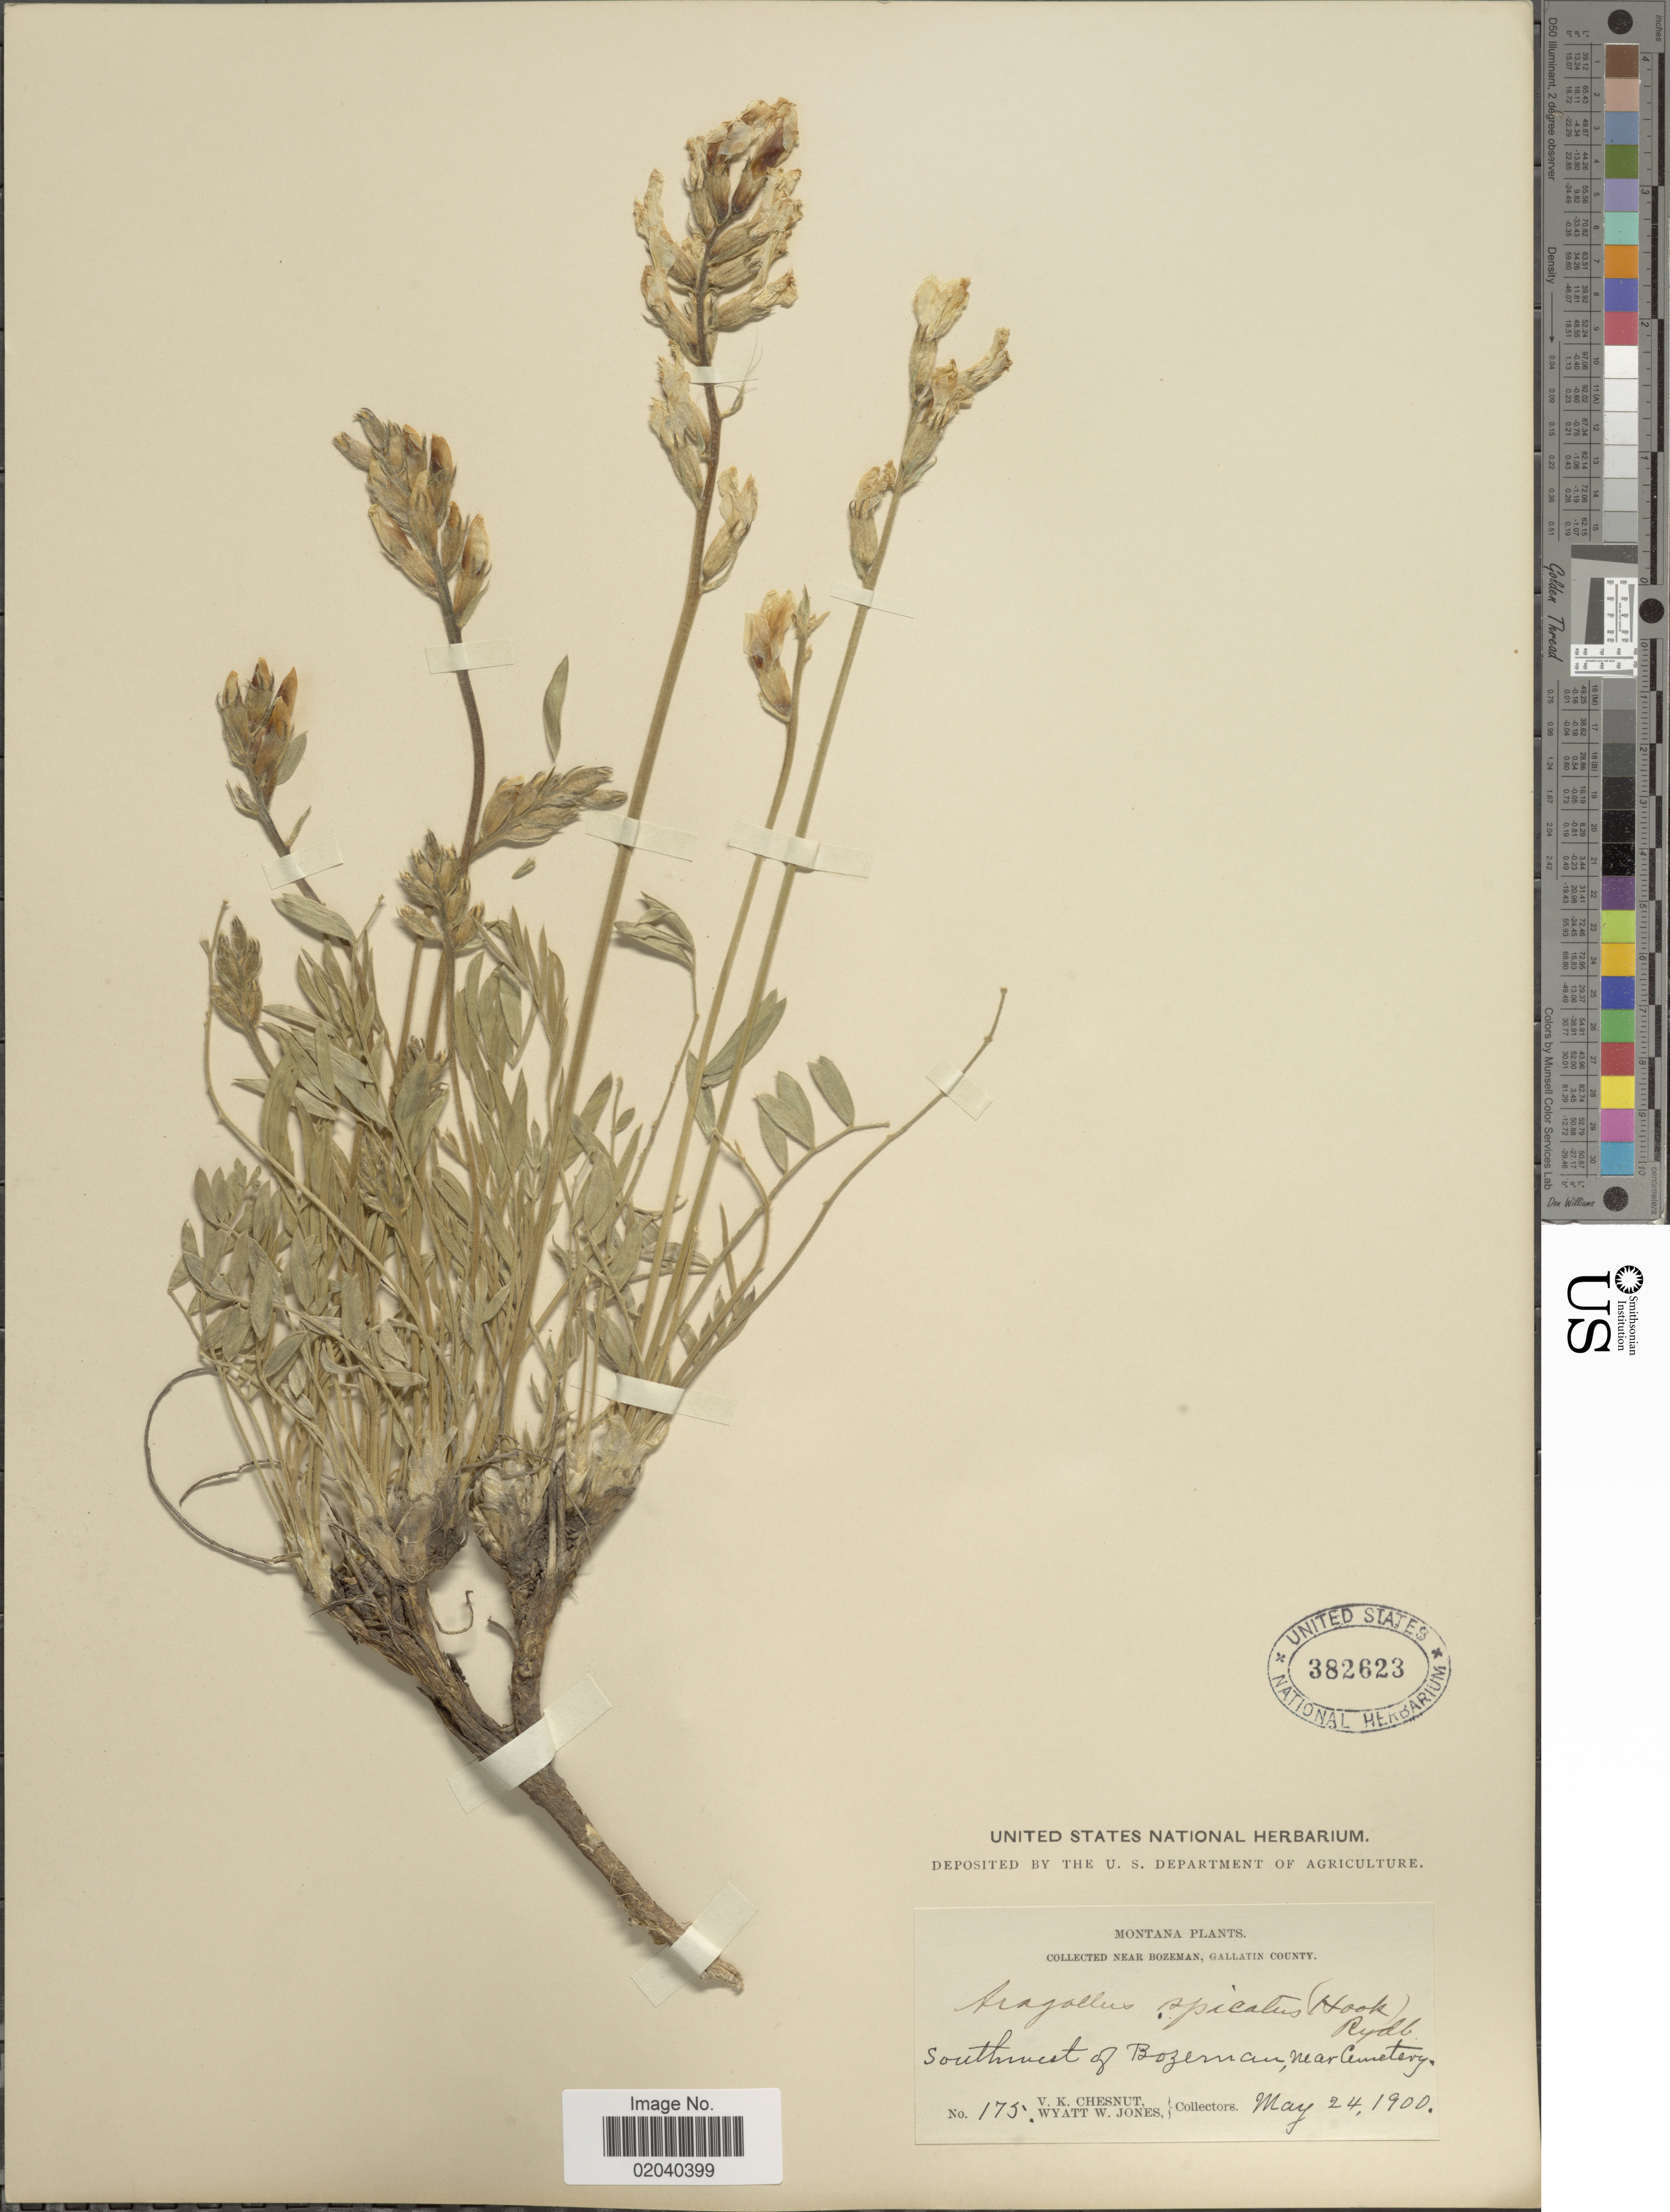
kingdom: Plantae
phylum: Tracheophyta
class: Magnoliopsida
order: Fabales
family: Fabaceae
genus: Oxytropis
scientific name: Oxytropis sericea var. spicata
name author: (Hook.) Barneby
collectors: V. Chesnut & W. W. Jones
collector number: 175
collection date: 1900-05-24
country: United States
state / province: Montana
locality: Near Bozeman, Gallatin County. Southwest of Bozeman, near Cemetery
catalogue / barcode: US 382623